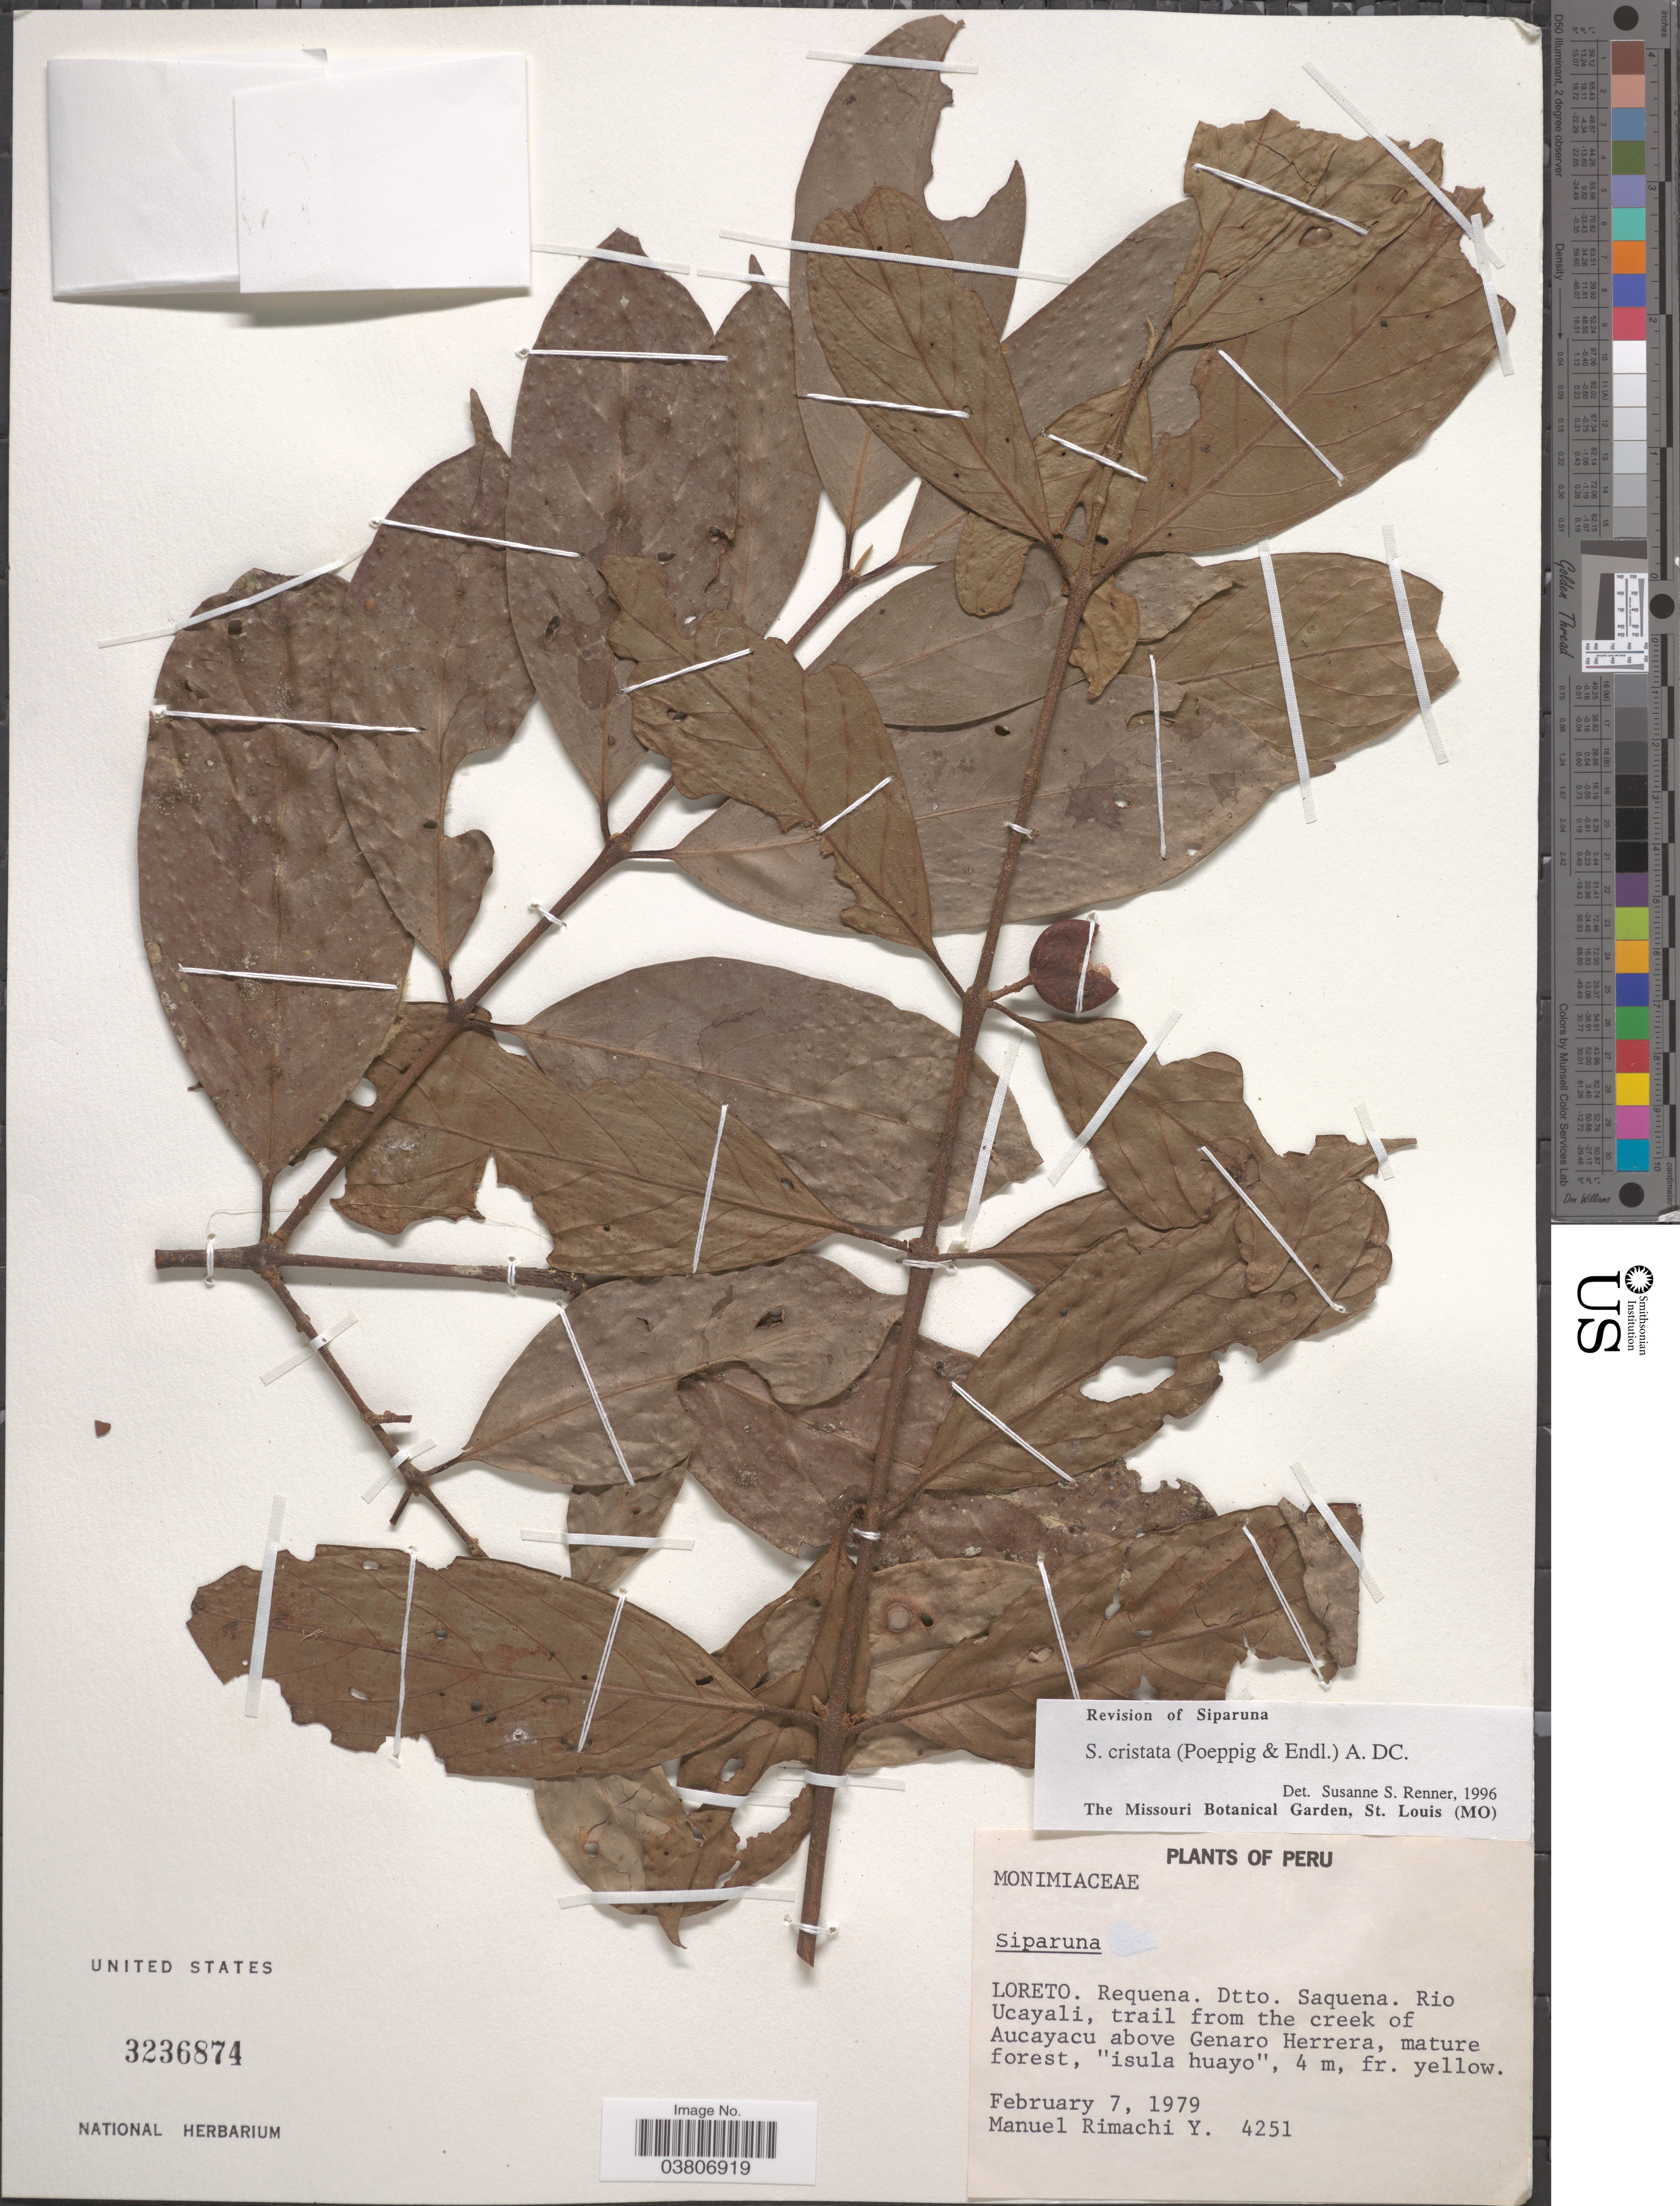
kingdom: Plantae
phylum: Tracheophyta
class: Magnoliopsida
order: Laurales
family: Siparunaceae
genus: Siparuna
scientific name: Siparuna cristata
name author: (Poepp. & Endl.) A. DC.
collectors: M. Rimachi Y.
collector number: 4251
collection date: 1979-02-07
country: Peru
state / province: Loreto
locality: Requena. Dtto. Saquena. Rio Ucayali, trail from the creek of Aucayacu above Genaro Herrera.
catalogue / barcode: US 3236874